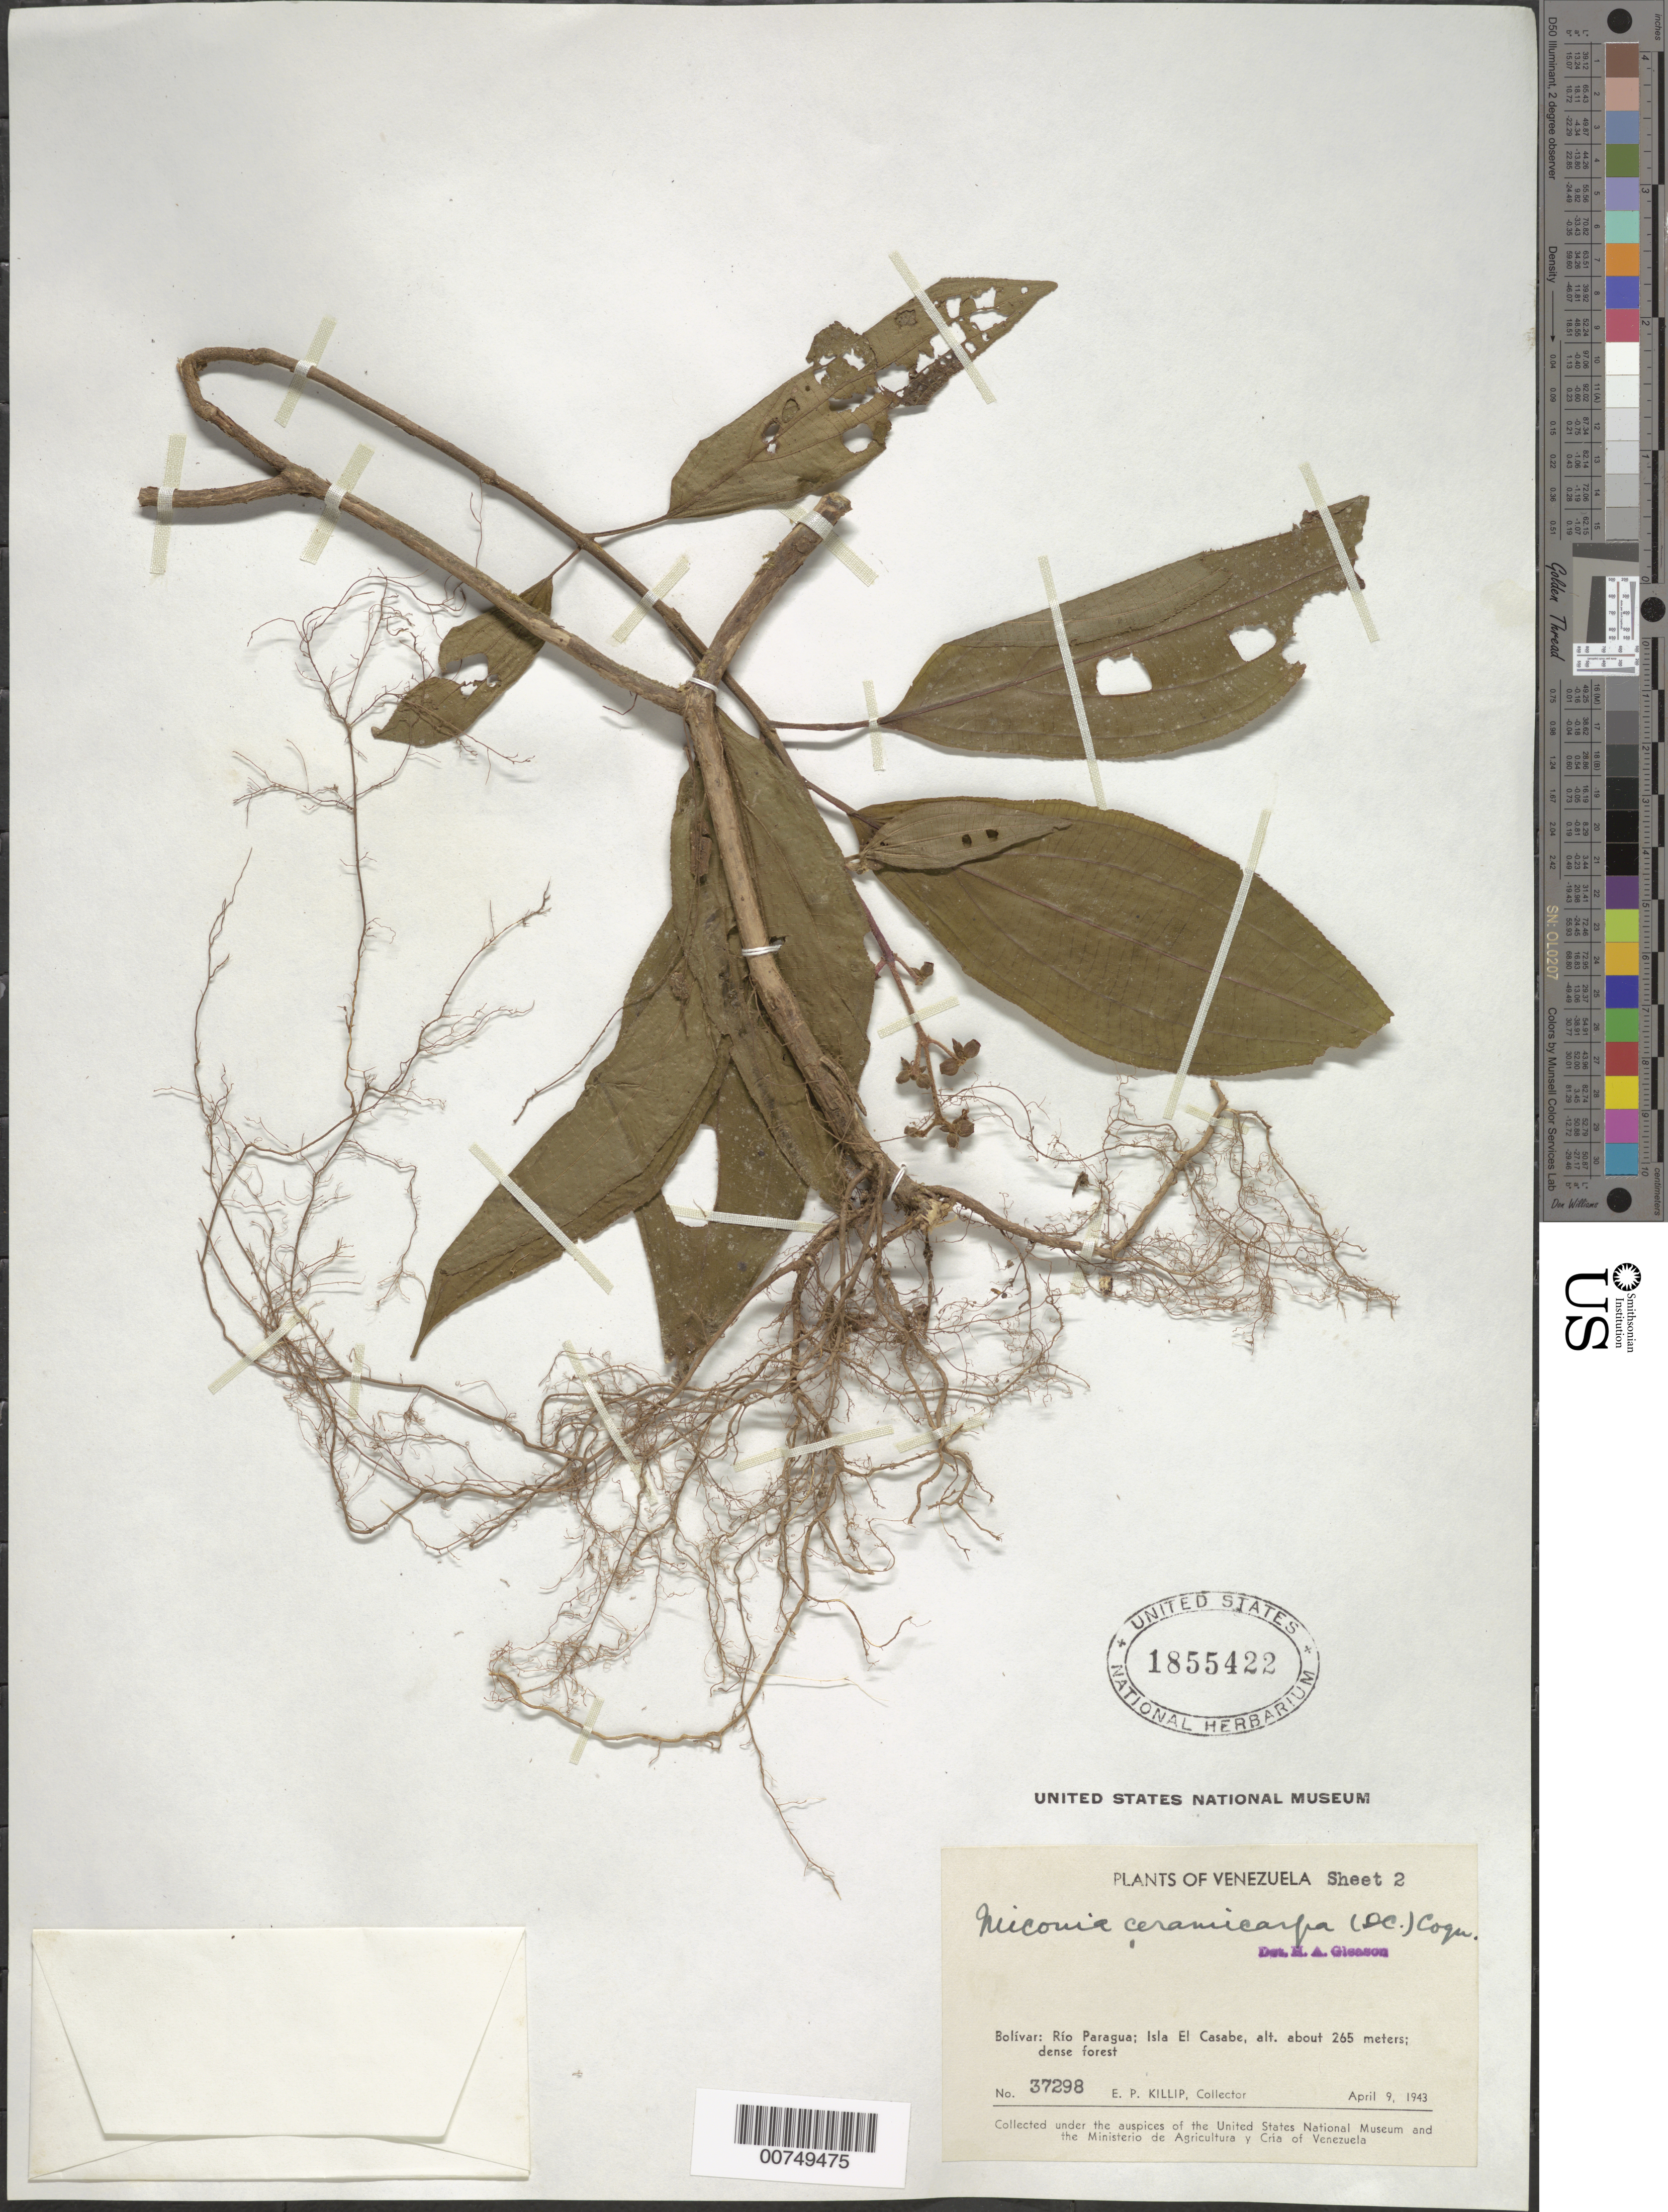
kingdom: Plantae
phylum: Tracheophyta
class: Magnoliopsida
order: Myrtales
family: Melastomataceae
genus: Miconia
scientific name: Miconia ceramicarpa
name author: (DC.) Cogn.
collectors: E. P. Killip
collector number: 37298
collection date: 1943-04-09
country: Venezuela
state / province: Bolivar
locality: Río Paragua: Isla El Casabe.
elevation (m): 265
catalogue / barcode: US 1855422